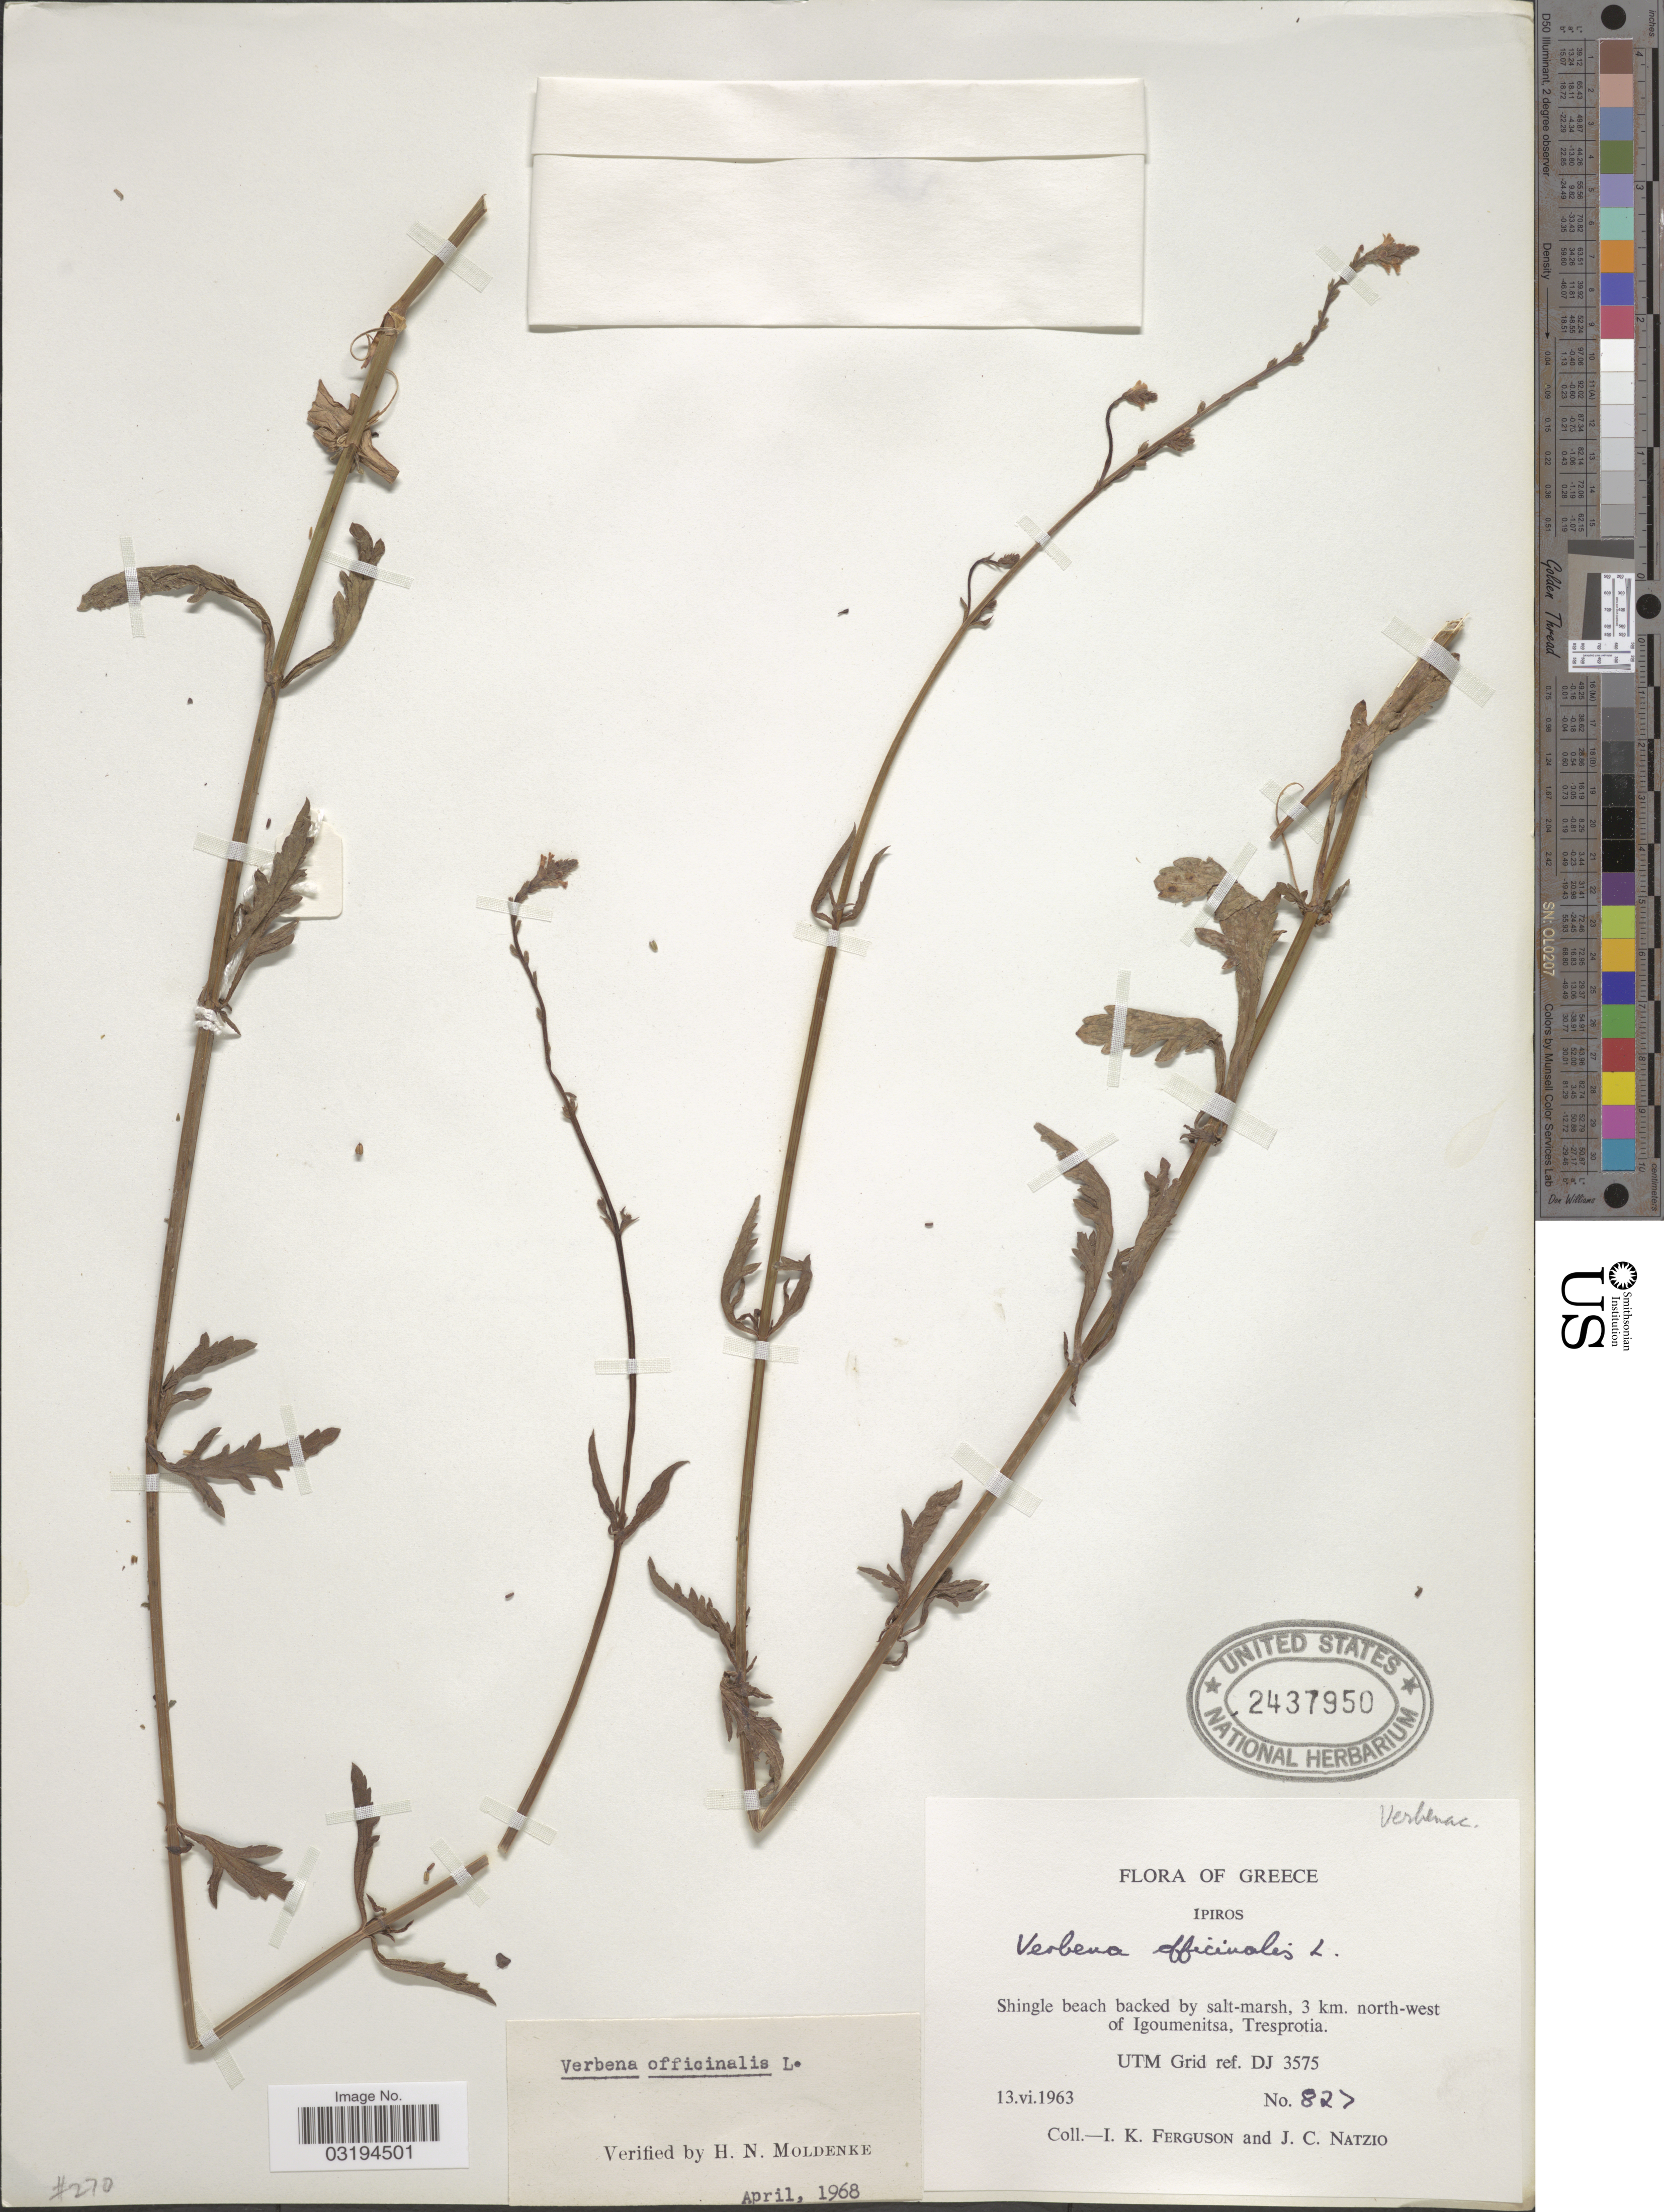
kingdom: Plantae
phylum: Tracheophyta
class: Magnoliopsida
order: Lamiales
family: Verbenaceae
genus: Verbena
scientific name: Verbena officinalis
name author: L.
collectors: I. K. Ferguson & J. Natzio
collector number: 827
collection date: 1963-06-13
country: Greece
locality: Ipiros. Shingle beach backed by salt-marsh, 3 km. north-west of Igoumenitsa, Tresprotia. UTM Grid ref. DJ 3575.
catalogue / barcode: US 2437950